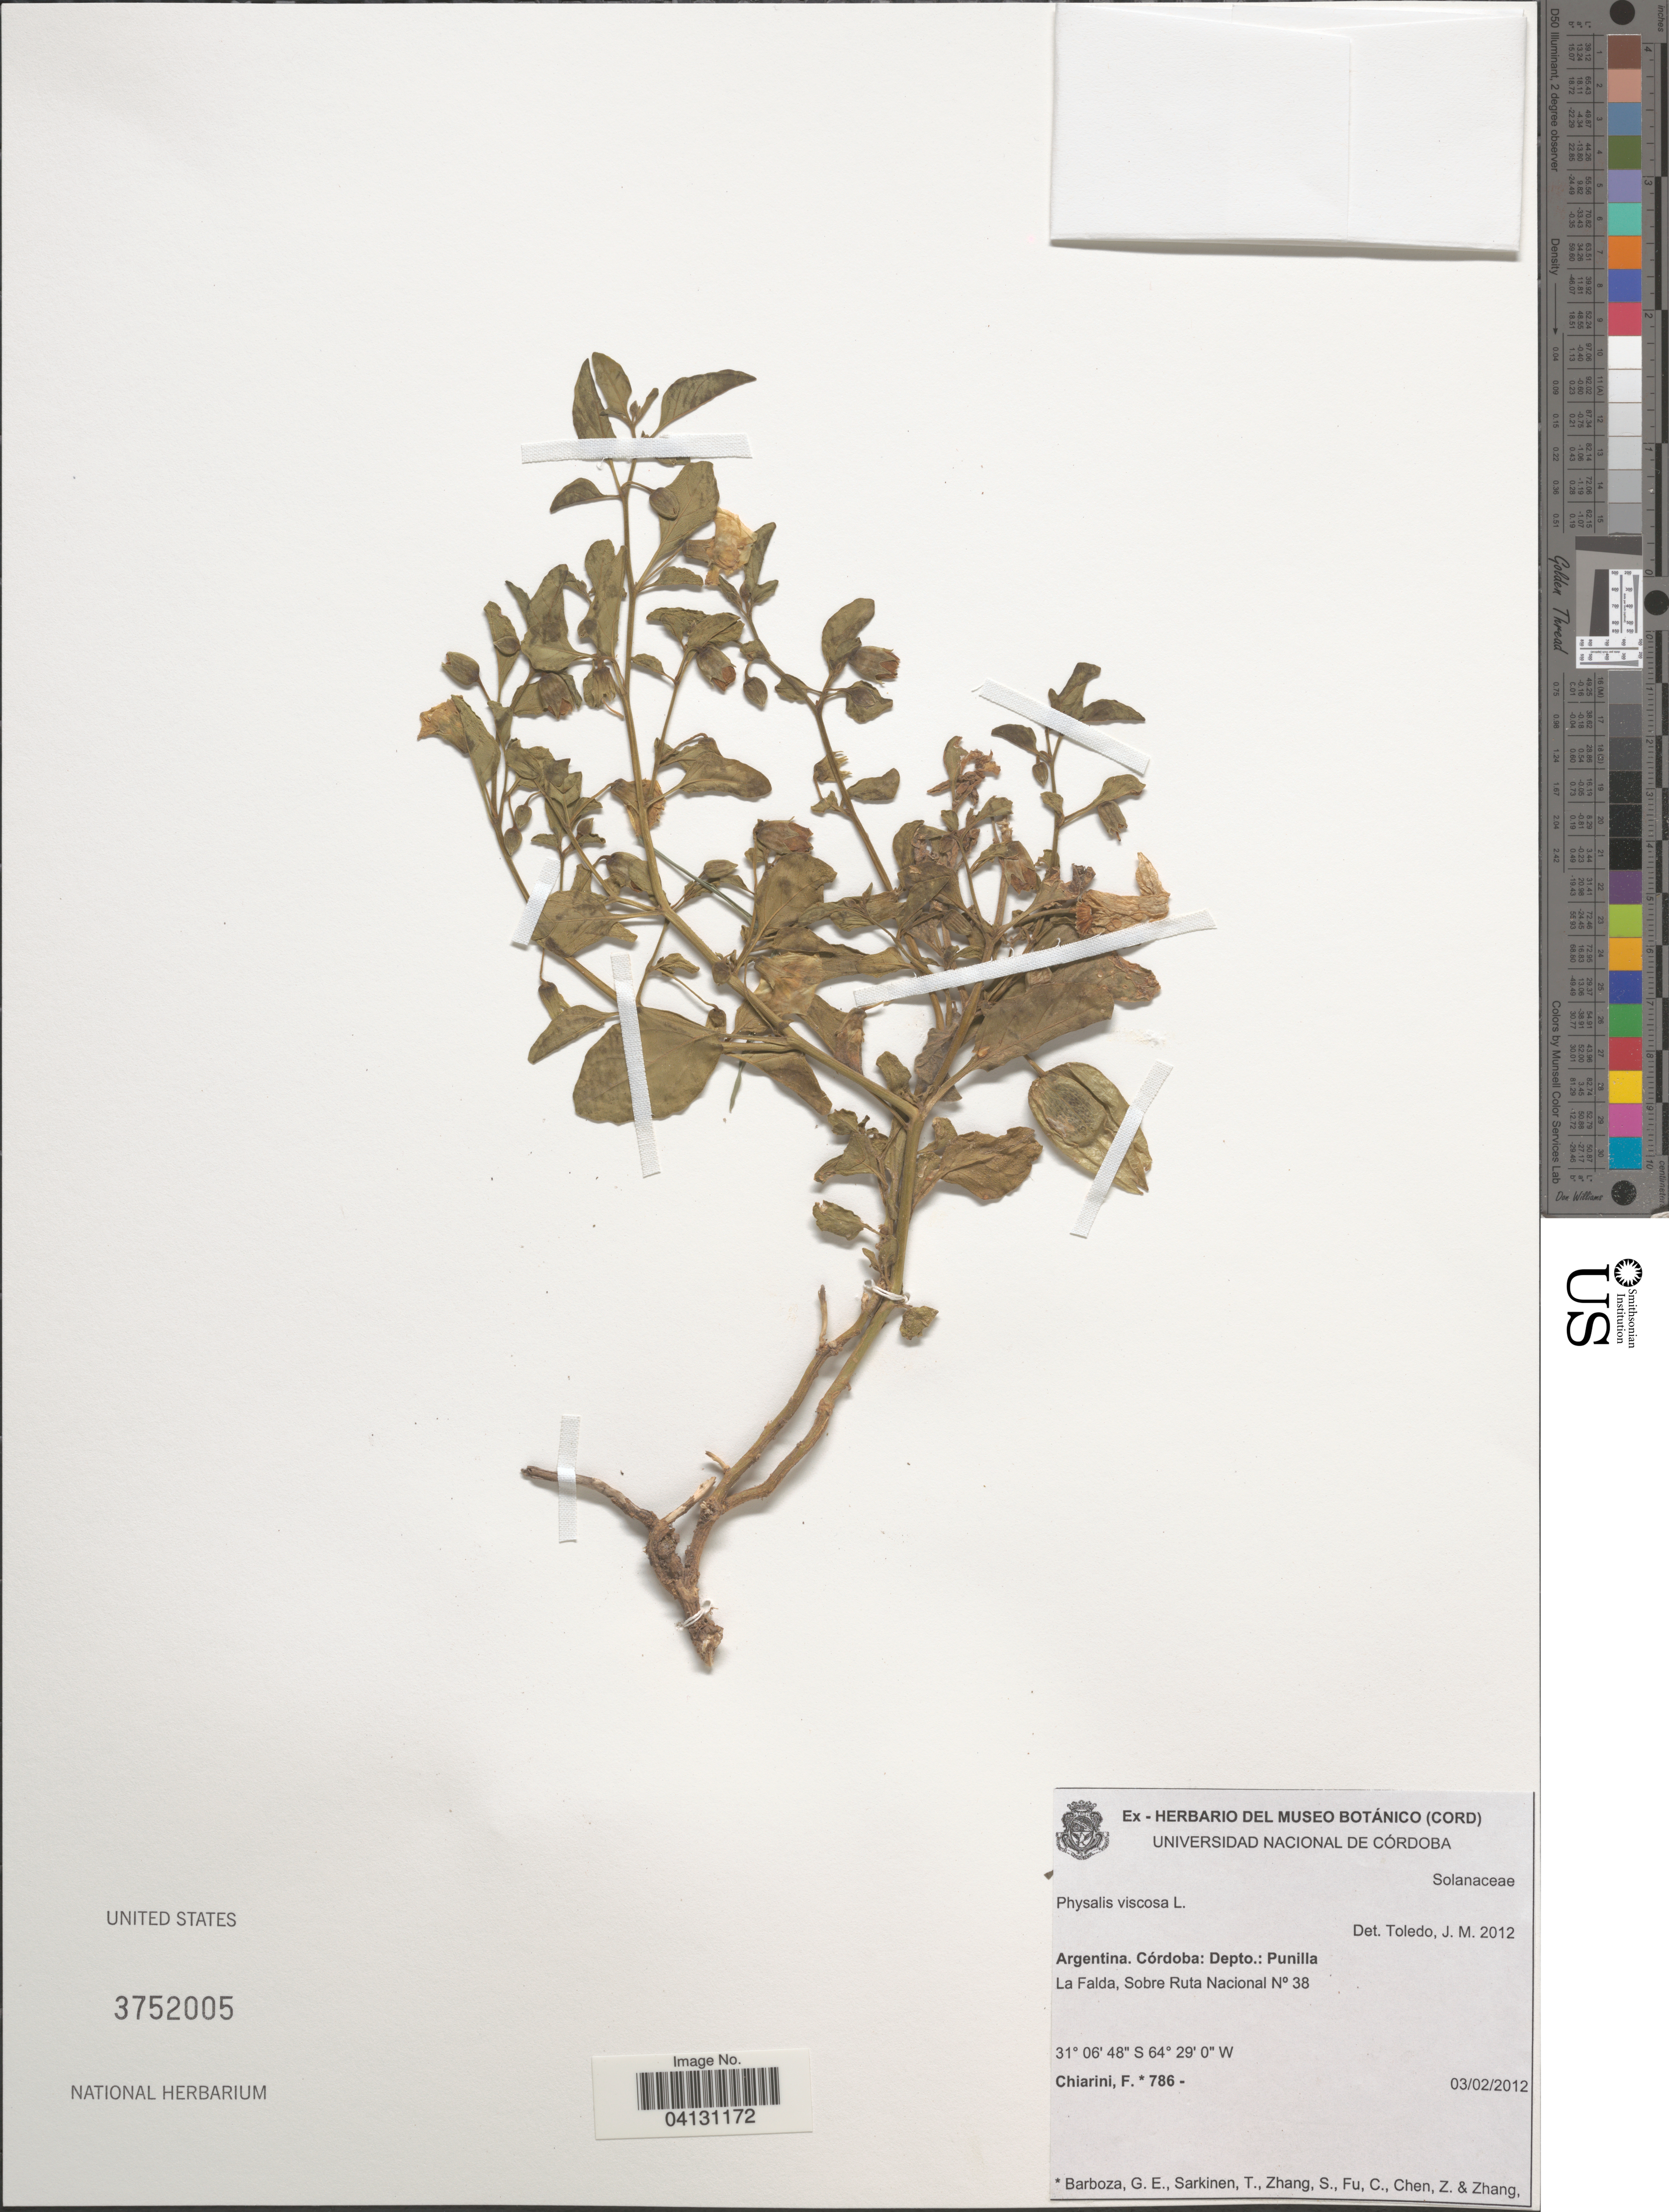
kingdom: Plantae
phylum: Tracheophyta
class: Magnoliopsida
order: Solanales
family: Solanaceae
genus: Physalis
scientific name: Physalis viscosa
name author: L.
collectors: F. E. Chiarini, G. E. Barboza, Särkinen, T., S. R. Zhang & et al.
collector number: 786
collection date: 2012-02-03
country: Argentina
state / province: Córdoba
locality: Depto.: Punilla. La Falda, Sobre Ruta Nacional N° 38.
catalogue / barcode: US 3752005